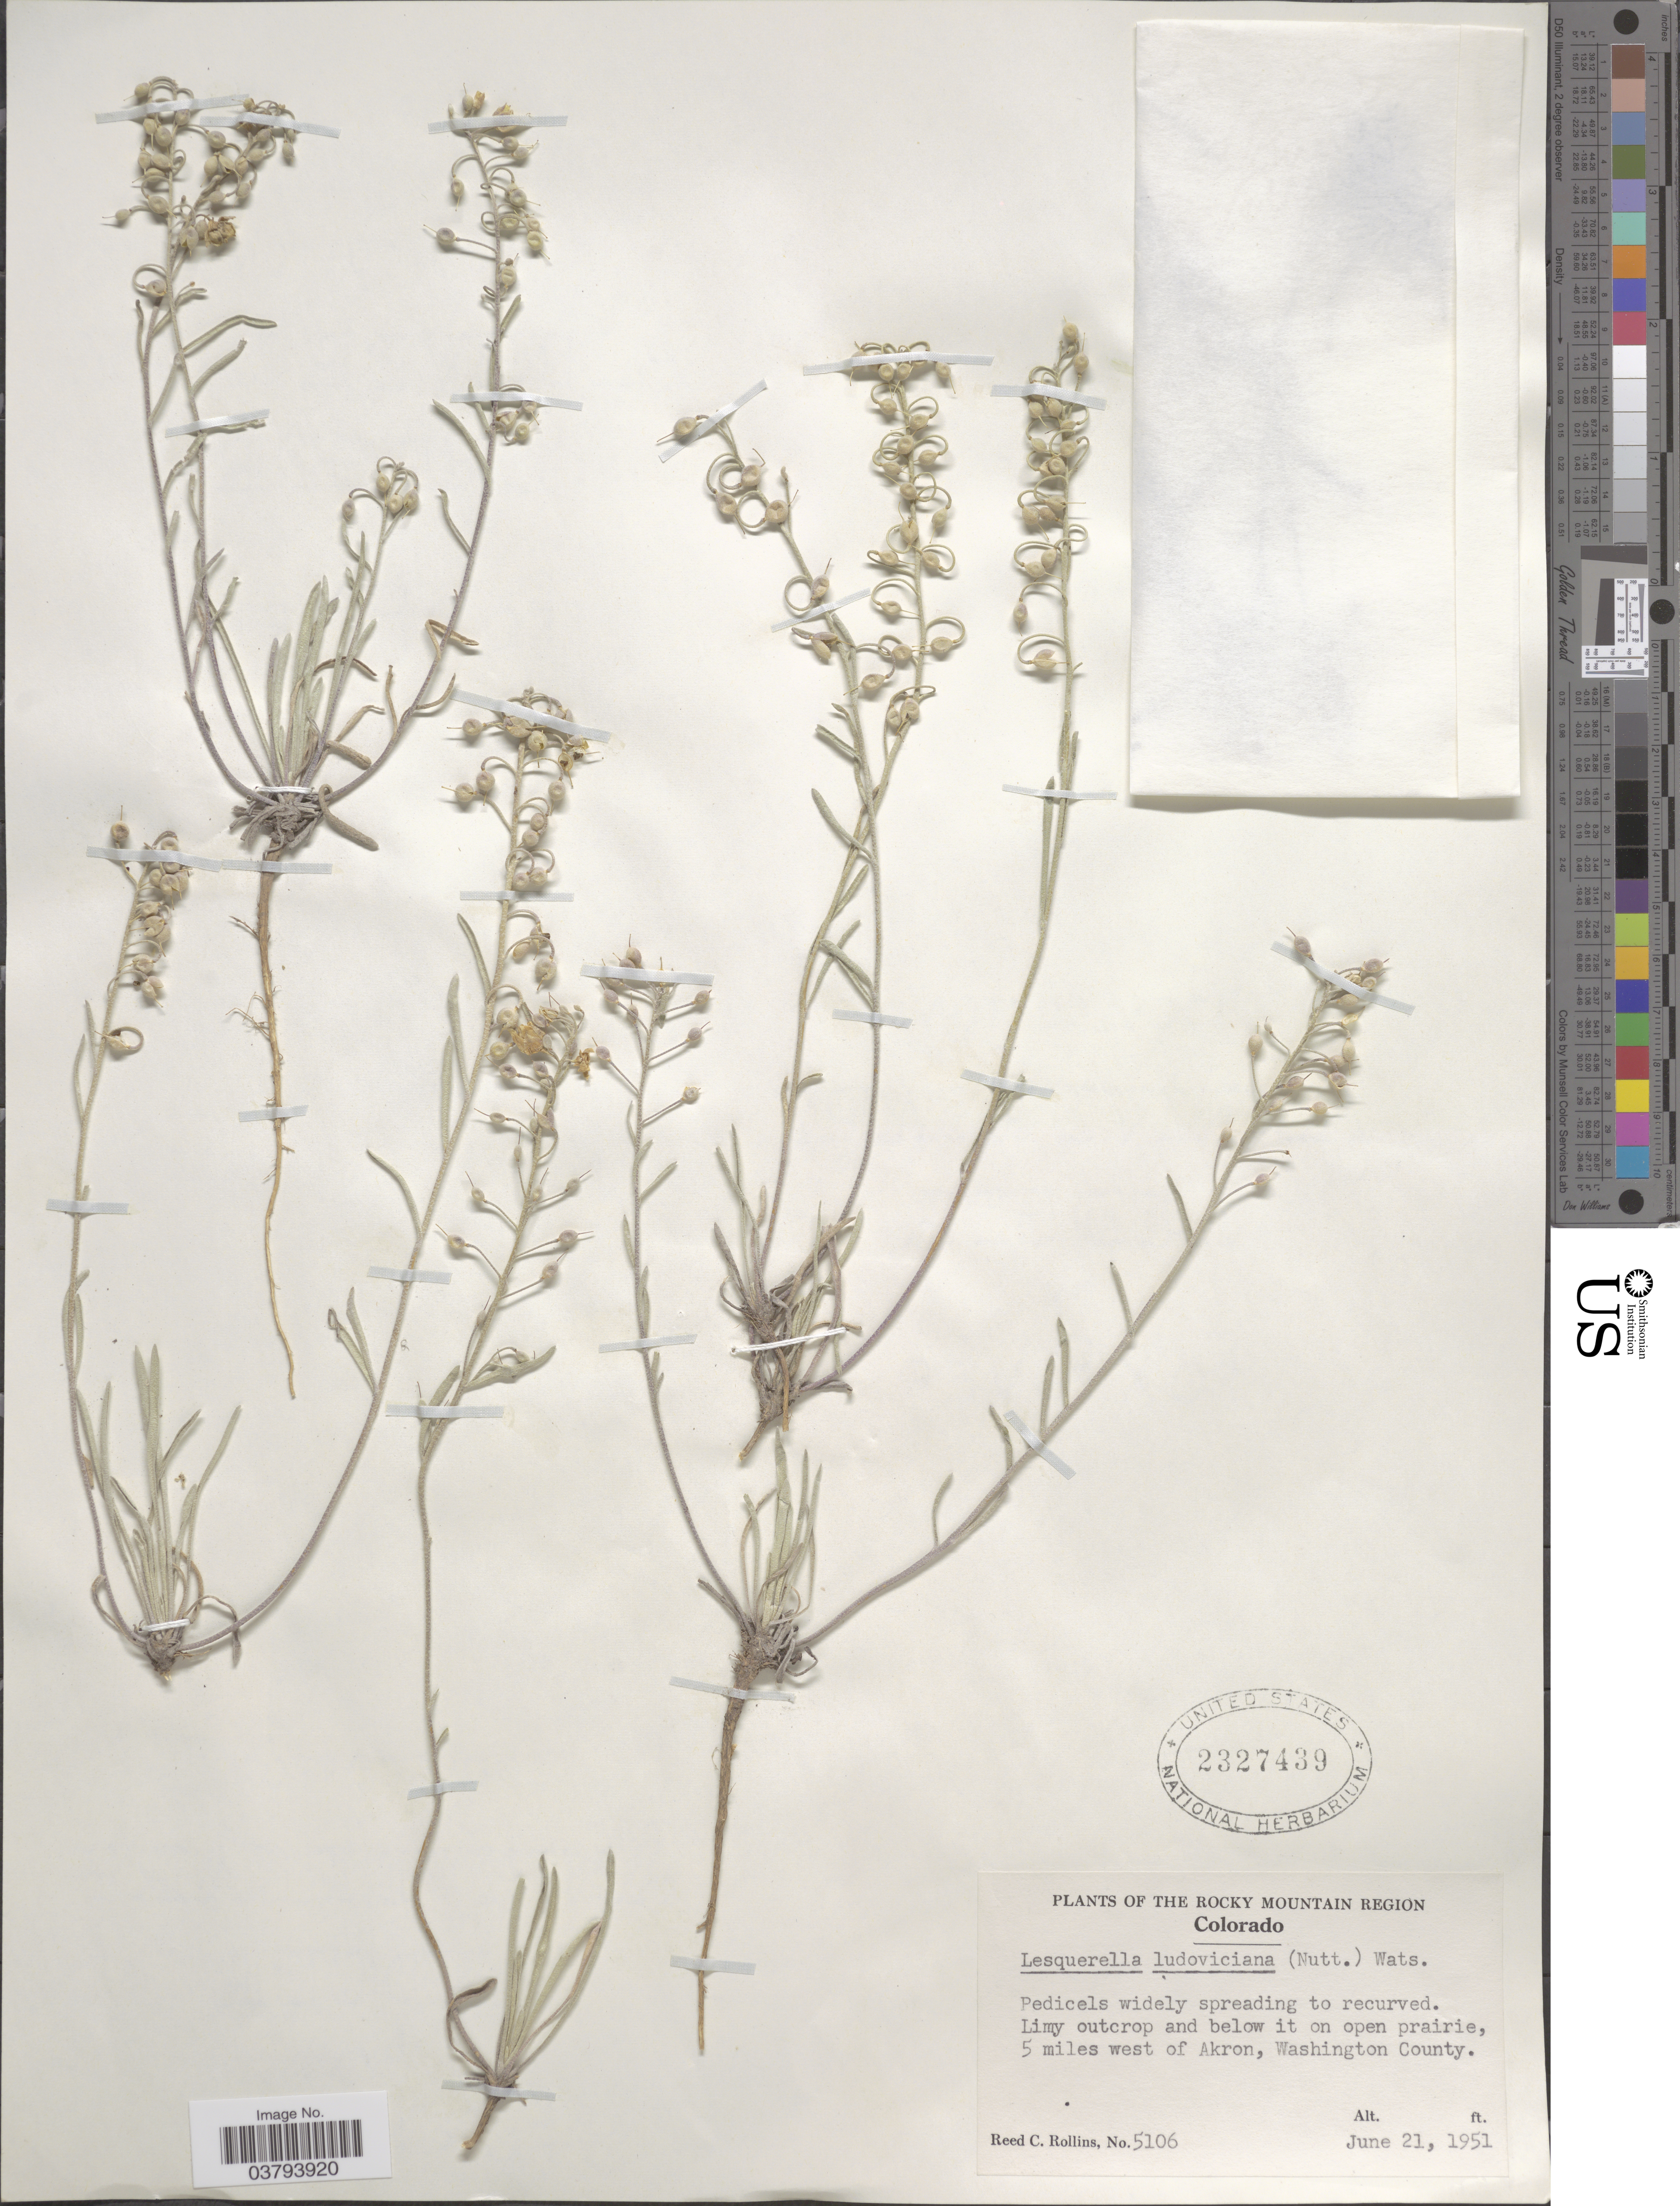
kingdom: Plantae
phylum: Tracheophyta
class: Magnoliopsida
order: Brassicales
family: Brassicaceae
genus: Lesquerella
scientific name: Lesquerella ludoviciana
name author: (Nutt.) S. Watson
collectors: R. C. Rollins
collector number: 5106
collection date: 1951-06-21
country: United States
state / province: Colorado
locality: The Rocky Mountain Region. 5 miles west of Akron, Washington County.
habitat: limy outcrop and below it on open prairie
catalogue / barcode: US 2327439